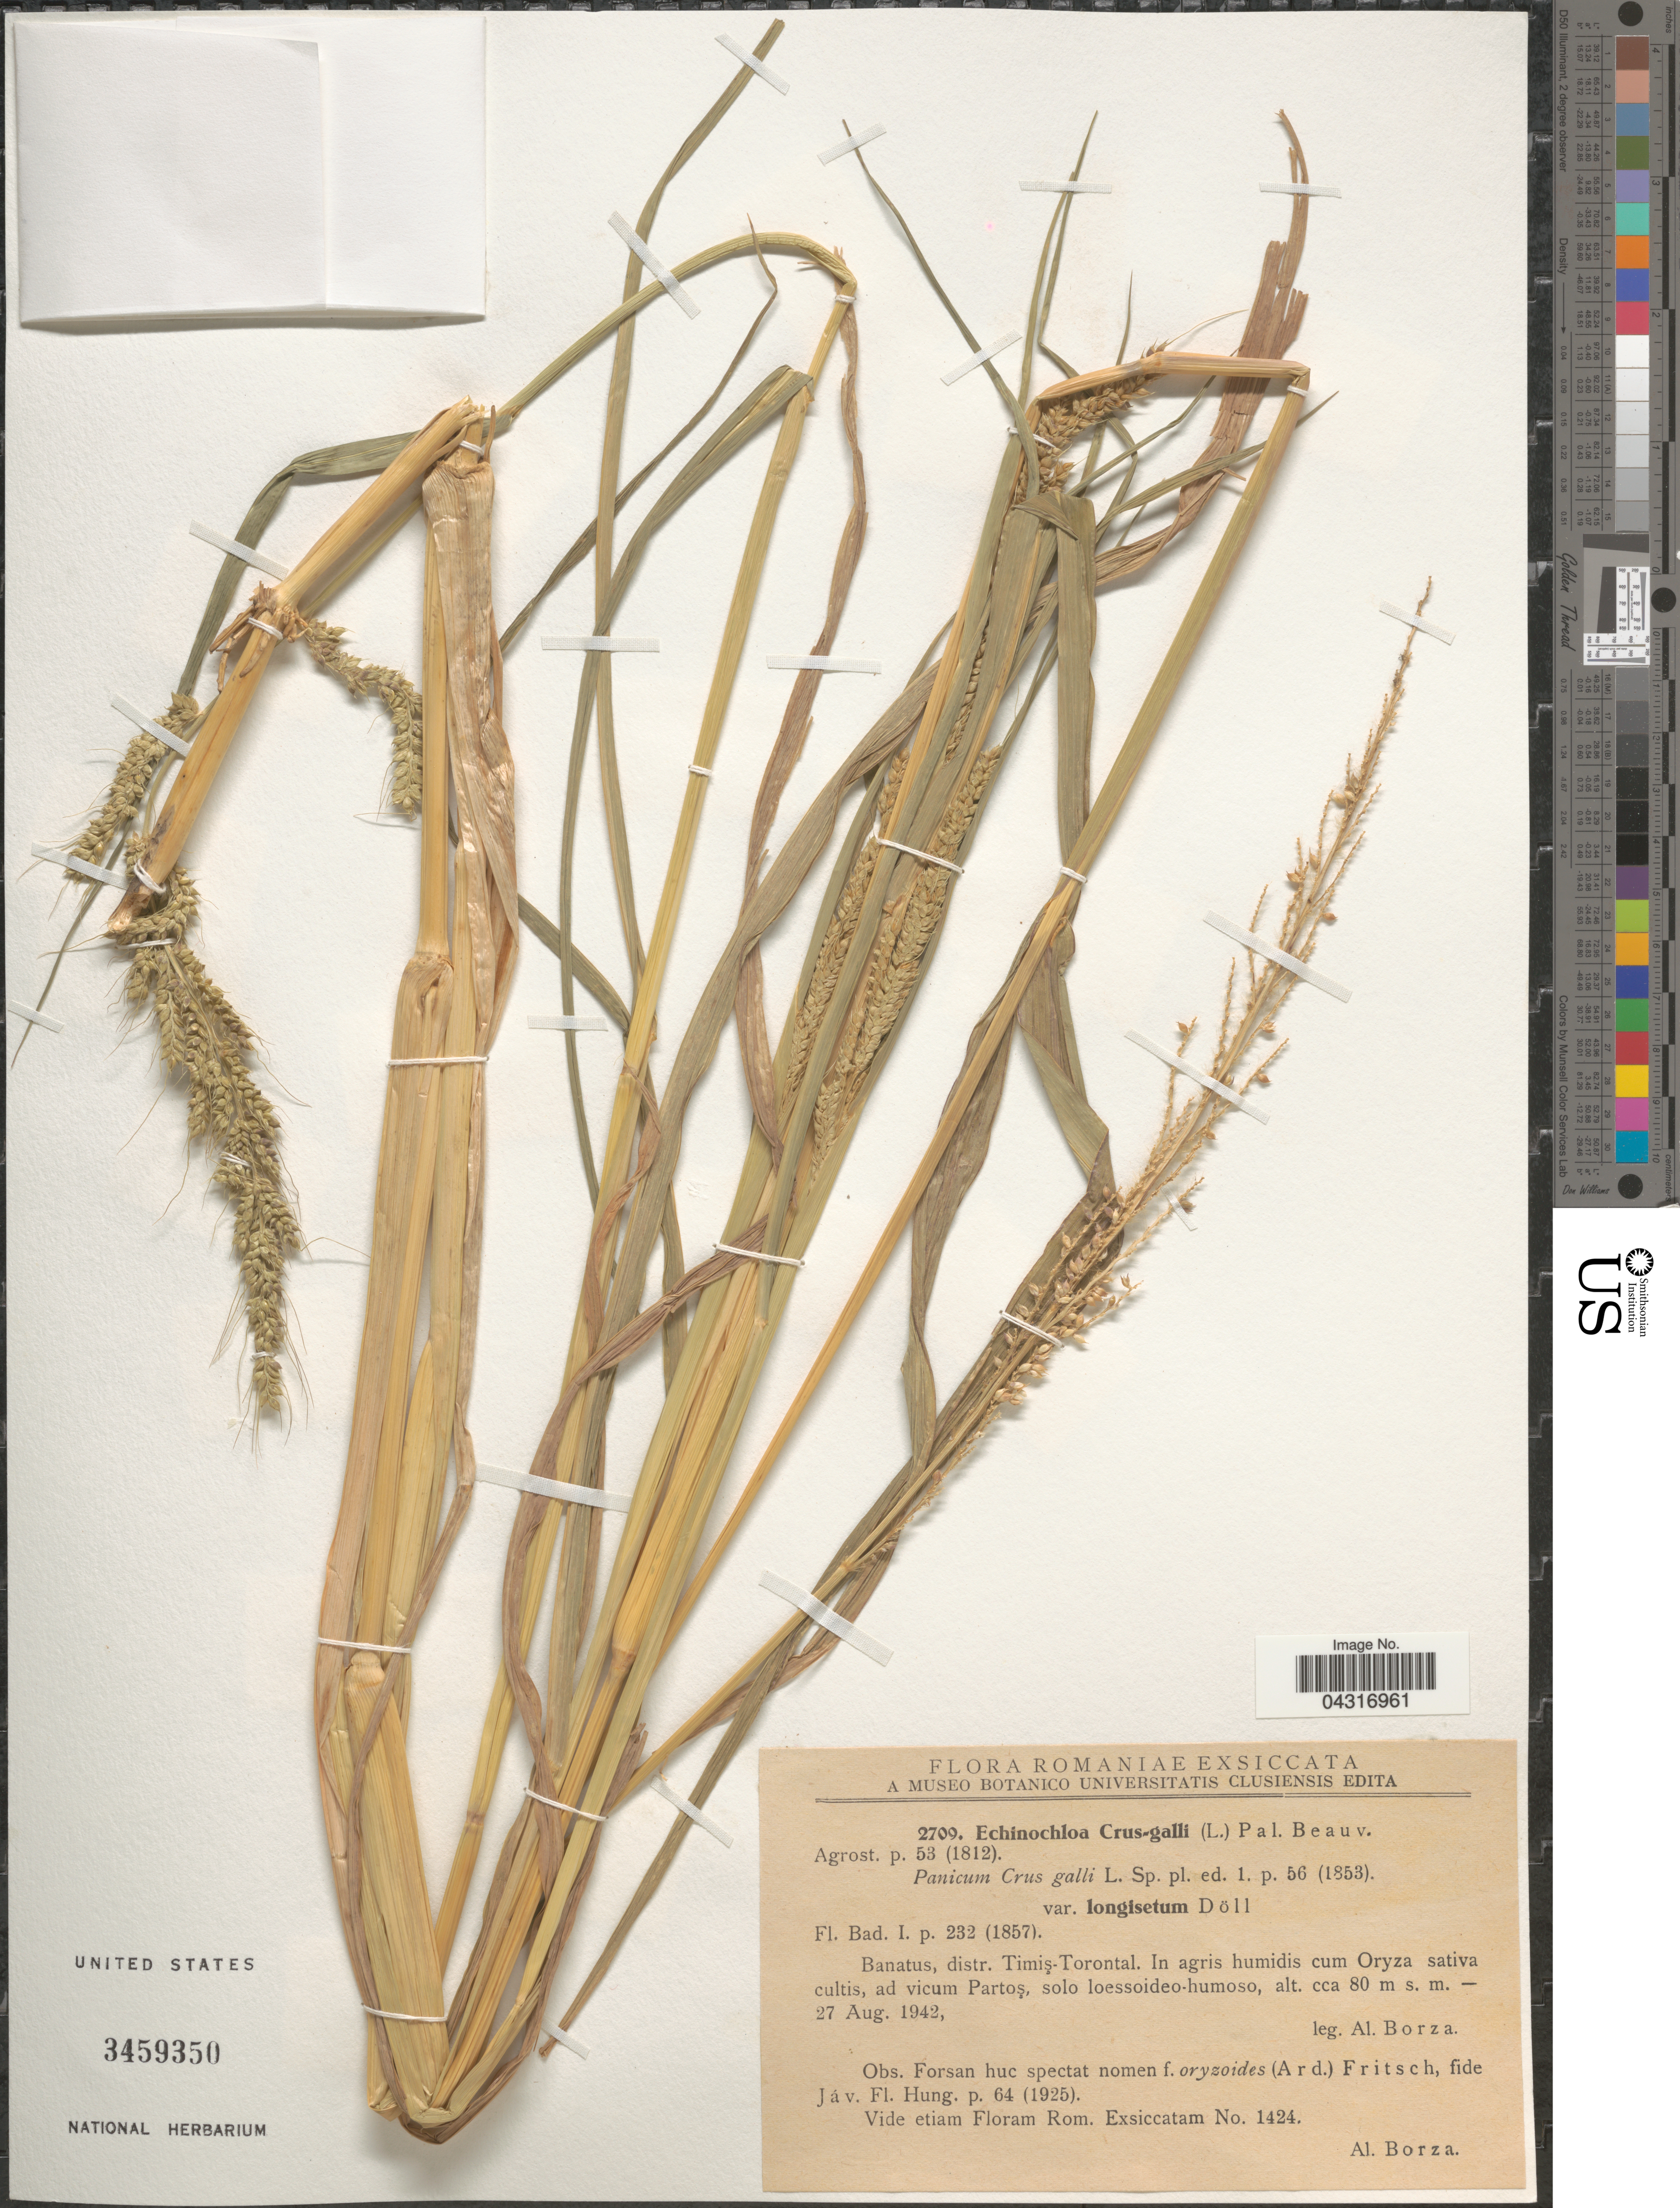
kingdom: Plantae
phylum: Tracheophyta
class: Liliopsida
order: Poales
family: Poaceae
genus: Echinochloa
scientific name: Echinochloa crus-galli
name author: (L.) P. Beauv.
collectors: A. Borza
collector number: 2709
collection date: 1942-08-27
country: Romania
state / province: Timis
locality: Romaniae. Banatus, distr. Timiş-Torontal. In agris humidis cum Oryza sativa cultis, ad vicum Partoş, solo loessoideo-humoso.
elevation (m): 80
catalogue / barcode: US 3459350